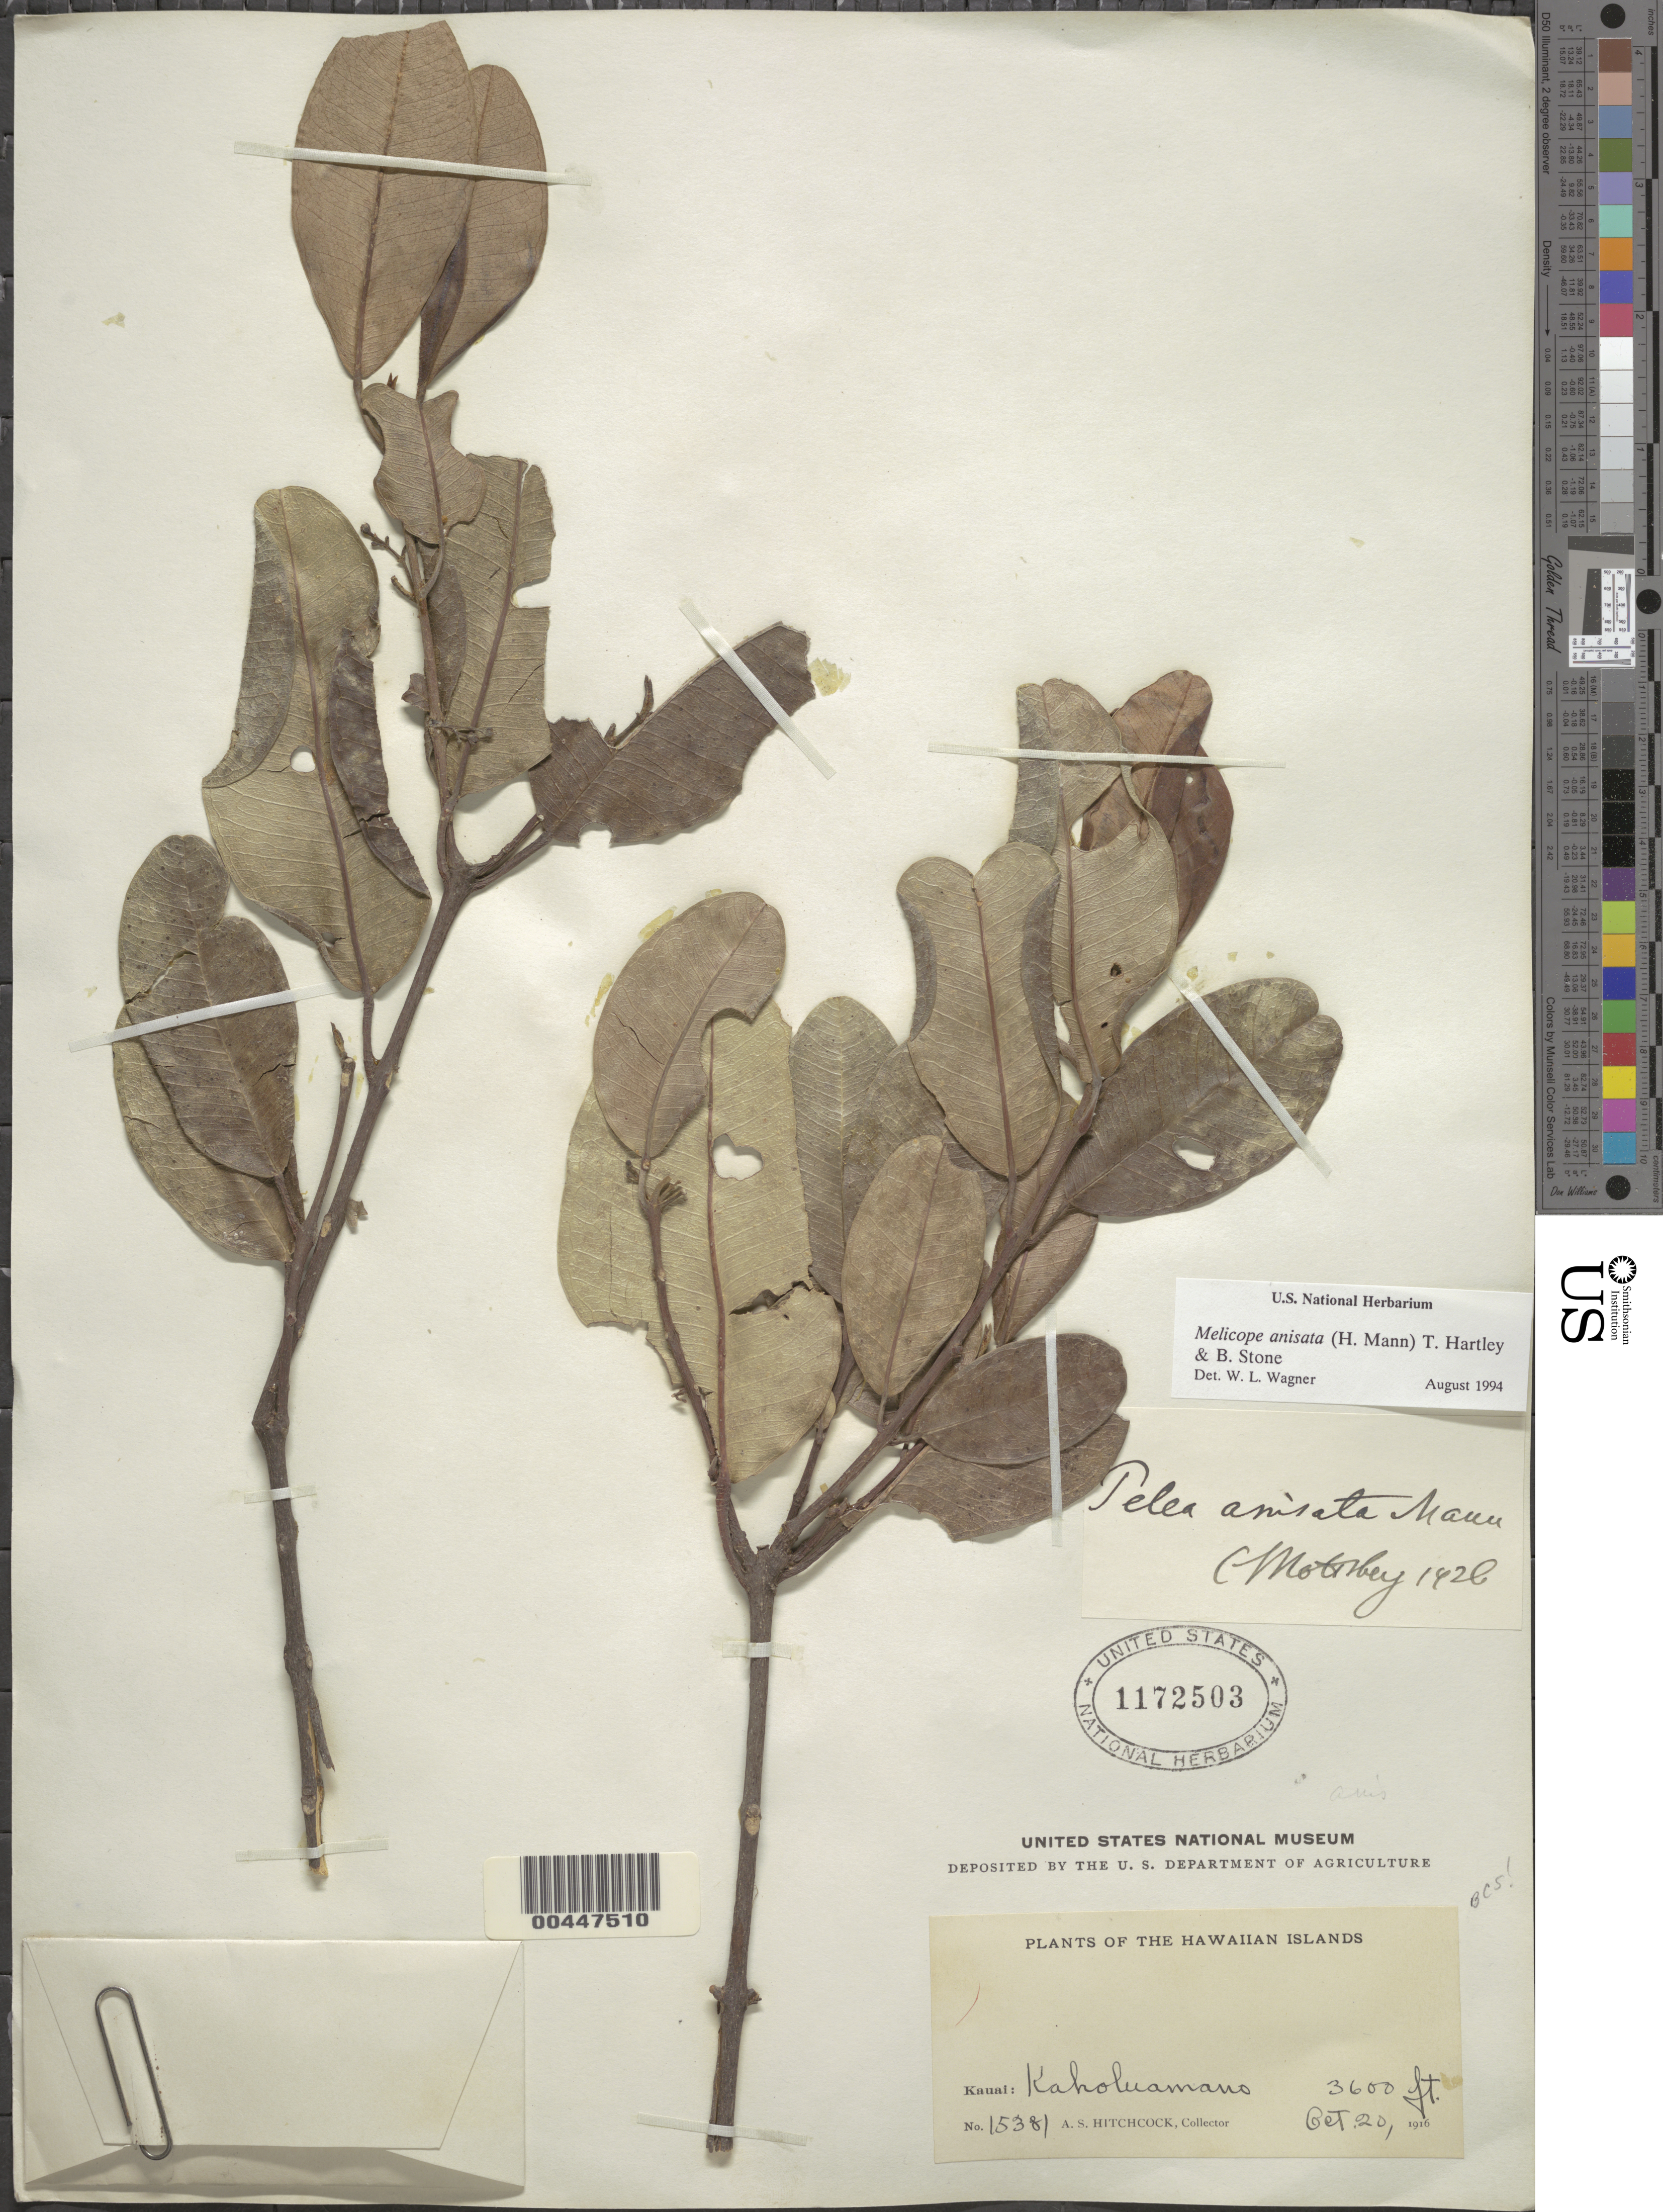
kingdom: Plantae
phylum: Tracheophyta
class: Magnoliopsida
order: Sapindales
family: Rutaceae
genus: Melicope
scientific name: Melicope anisata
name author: (H. Mann) T.G. Hartley & B.C. Stone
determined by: Wagner, W. L., (BOT), Smithsonian Institution - National Museum of Natural History (UNITED STATES)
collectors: A. S. Hitchcock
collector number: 15381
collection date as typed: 20 Oct 1916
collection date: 1916-10-20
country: United States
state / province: Hawaii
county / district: Kauai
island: Kaua'i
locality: Kaholuamano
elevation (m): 1097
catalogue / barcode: US 1172503